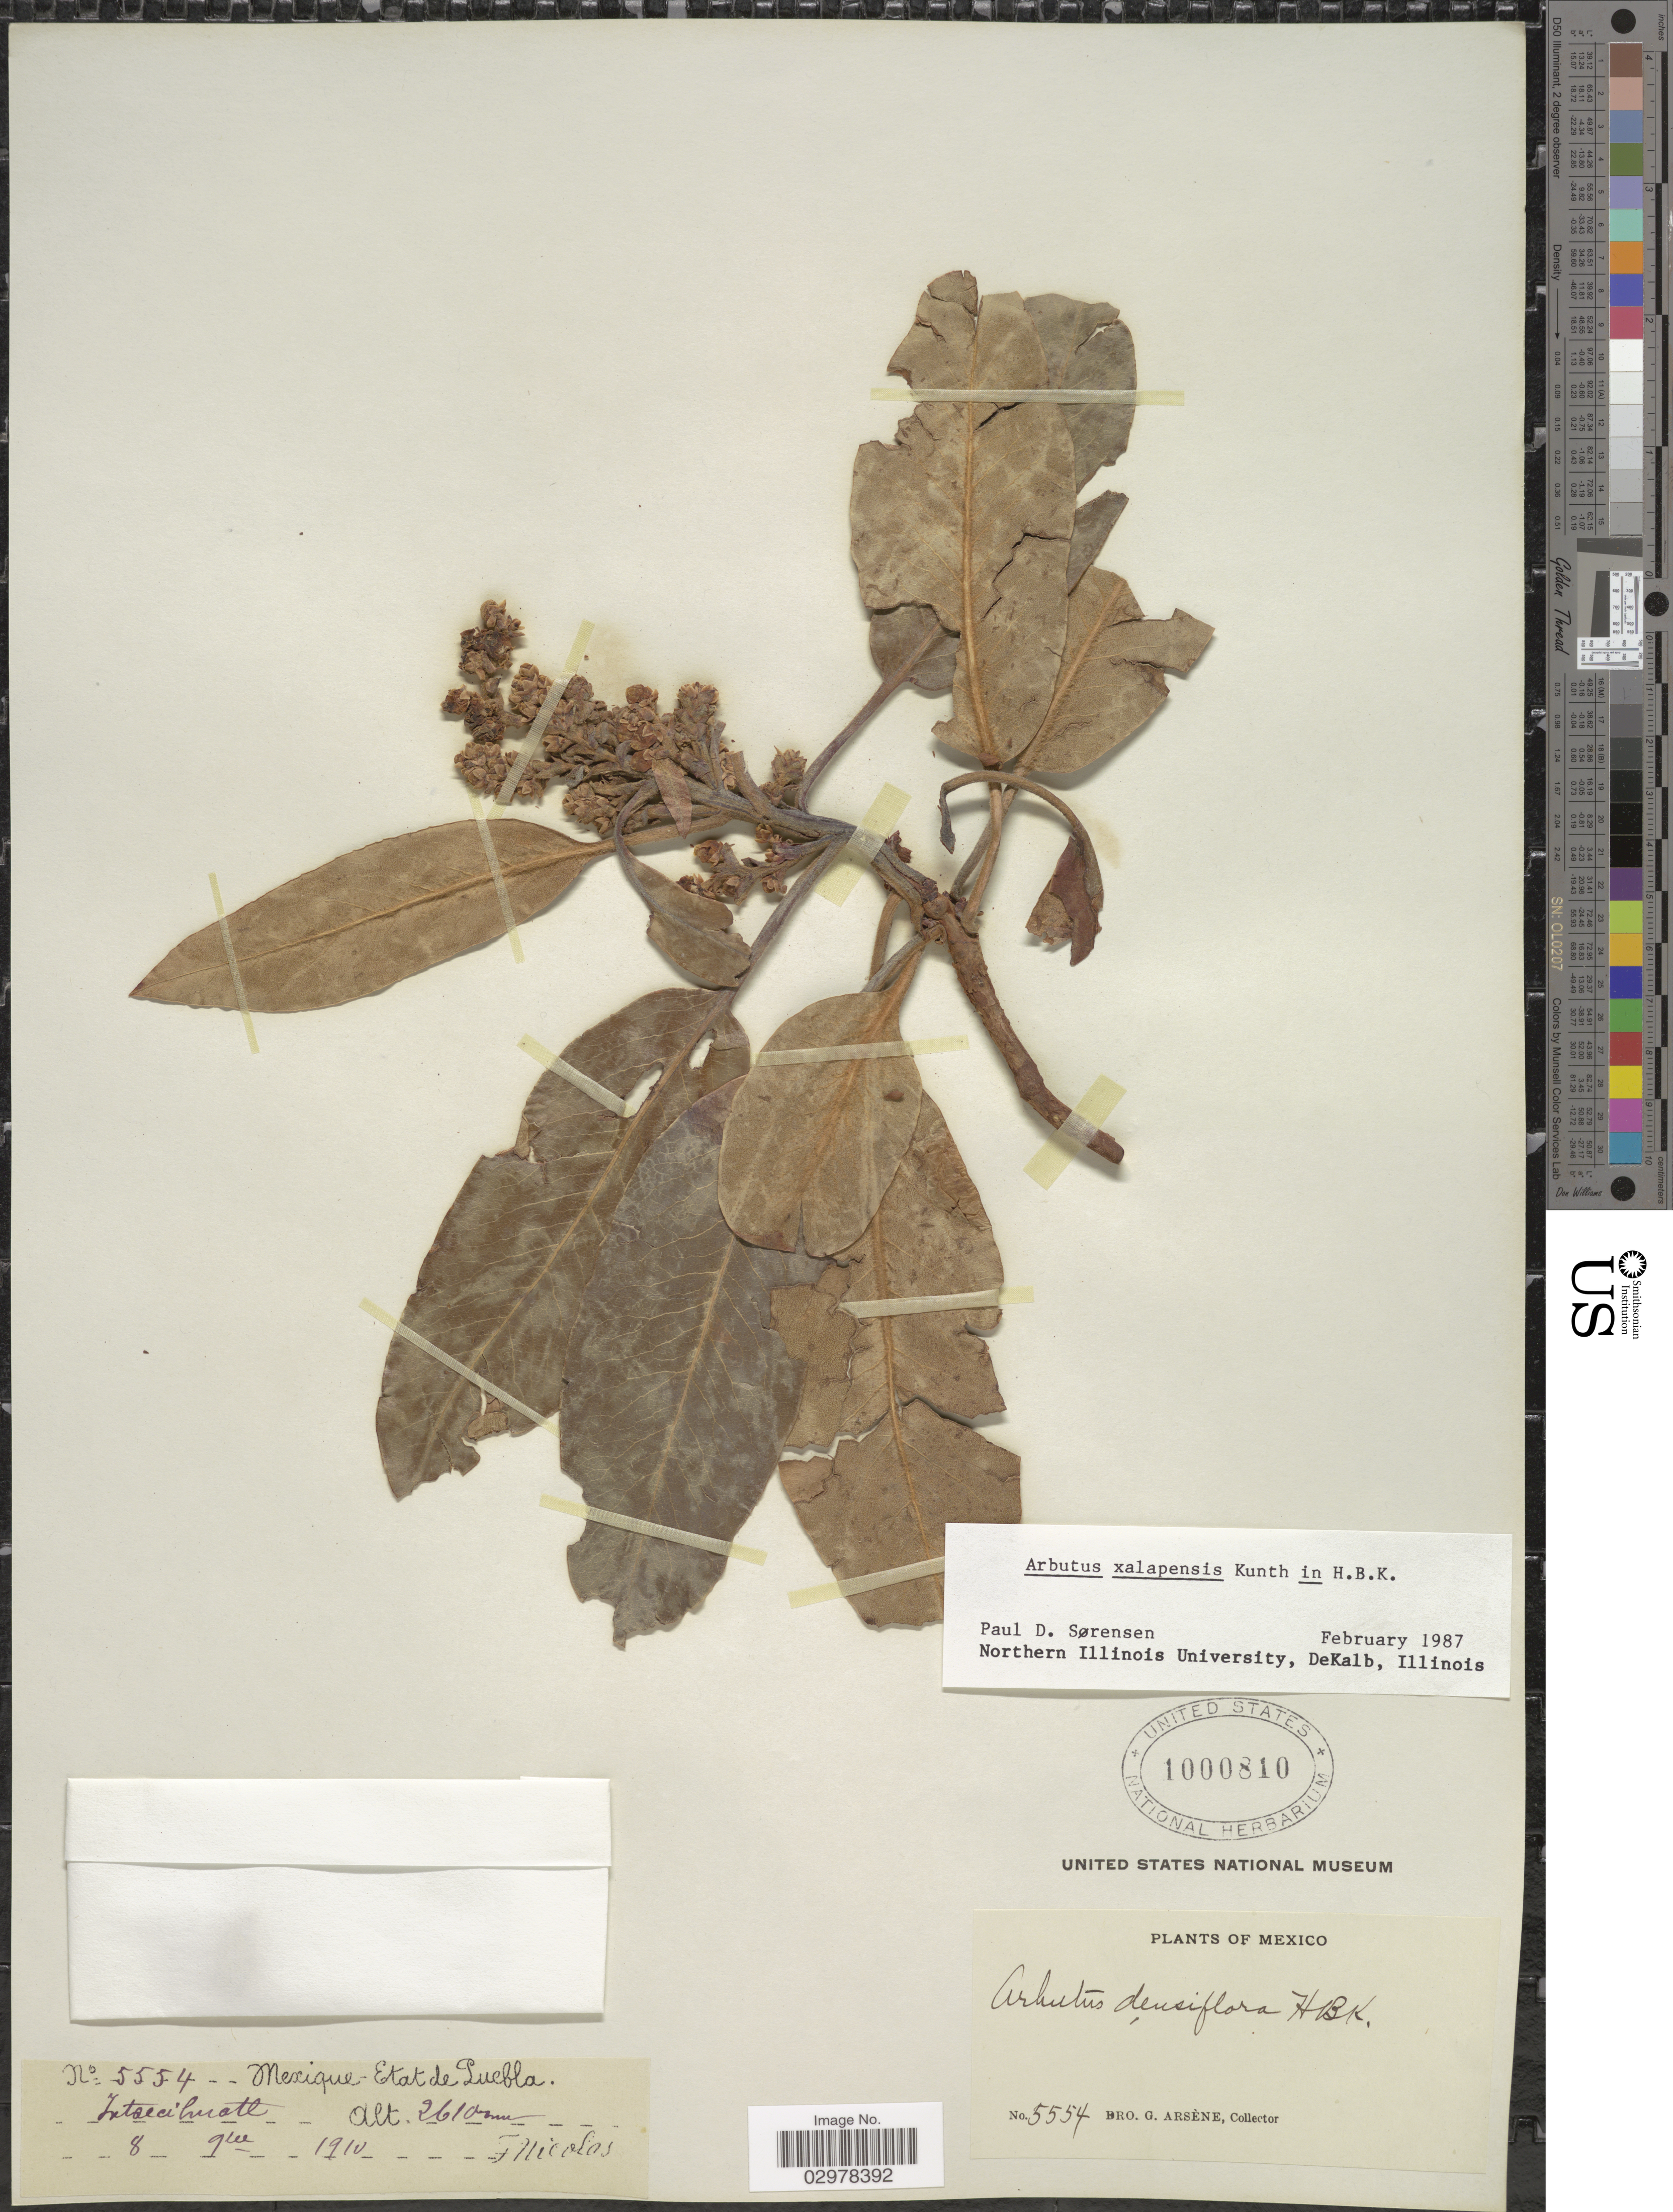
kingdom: Plantae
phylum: Tracheophyta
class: Magnoliopsida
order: Ericales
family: Ericaceae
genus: Arbutus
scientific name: Arbutus xalapensis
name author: Kunth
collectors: Bro. G. Arsène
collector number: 5554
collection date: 1910-11-08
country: Mexico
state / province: Puebla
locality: Ixtaceihuatl.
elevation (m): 2610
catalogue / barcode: US 1000810